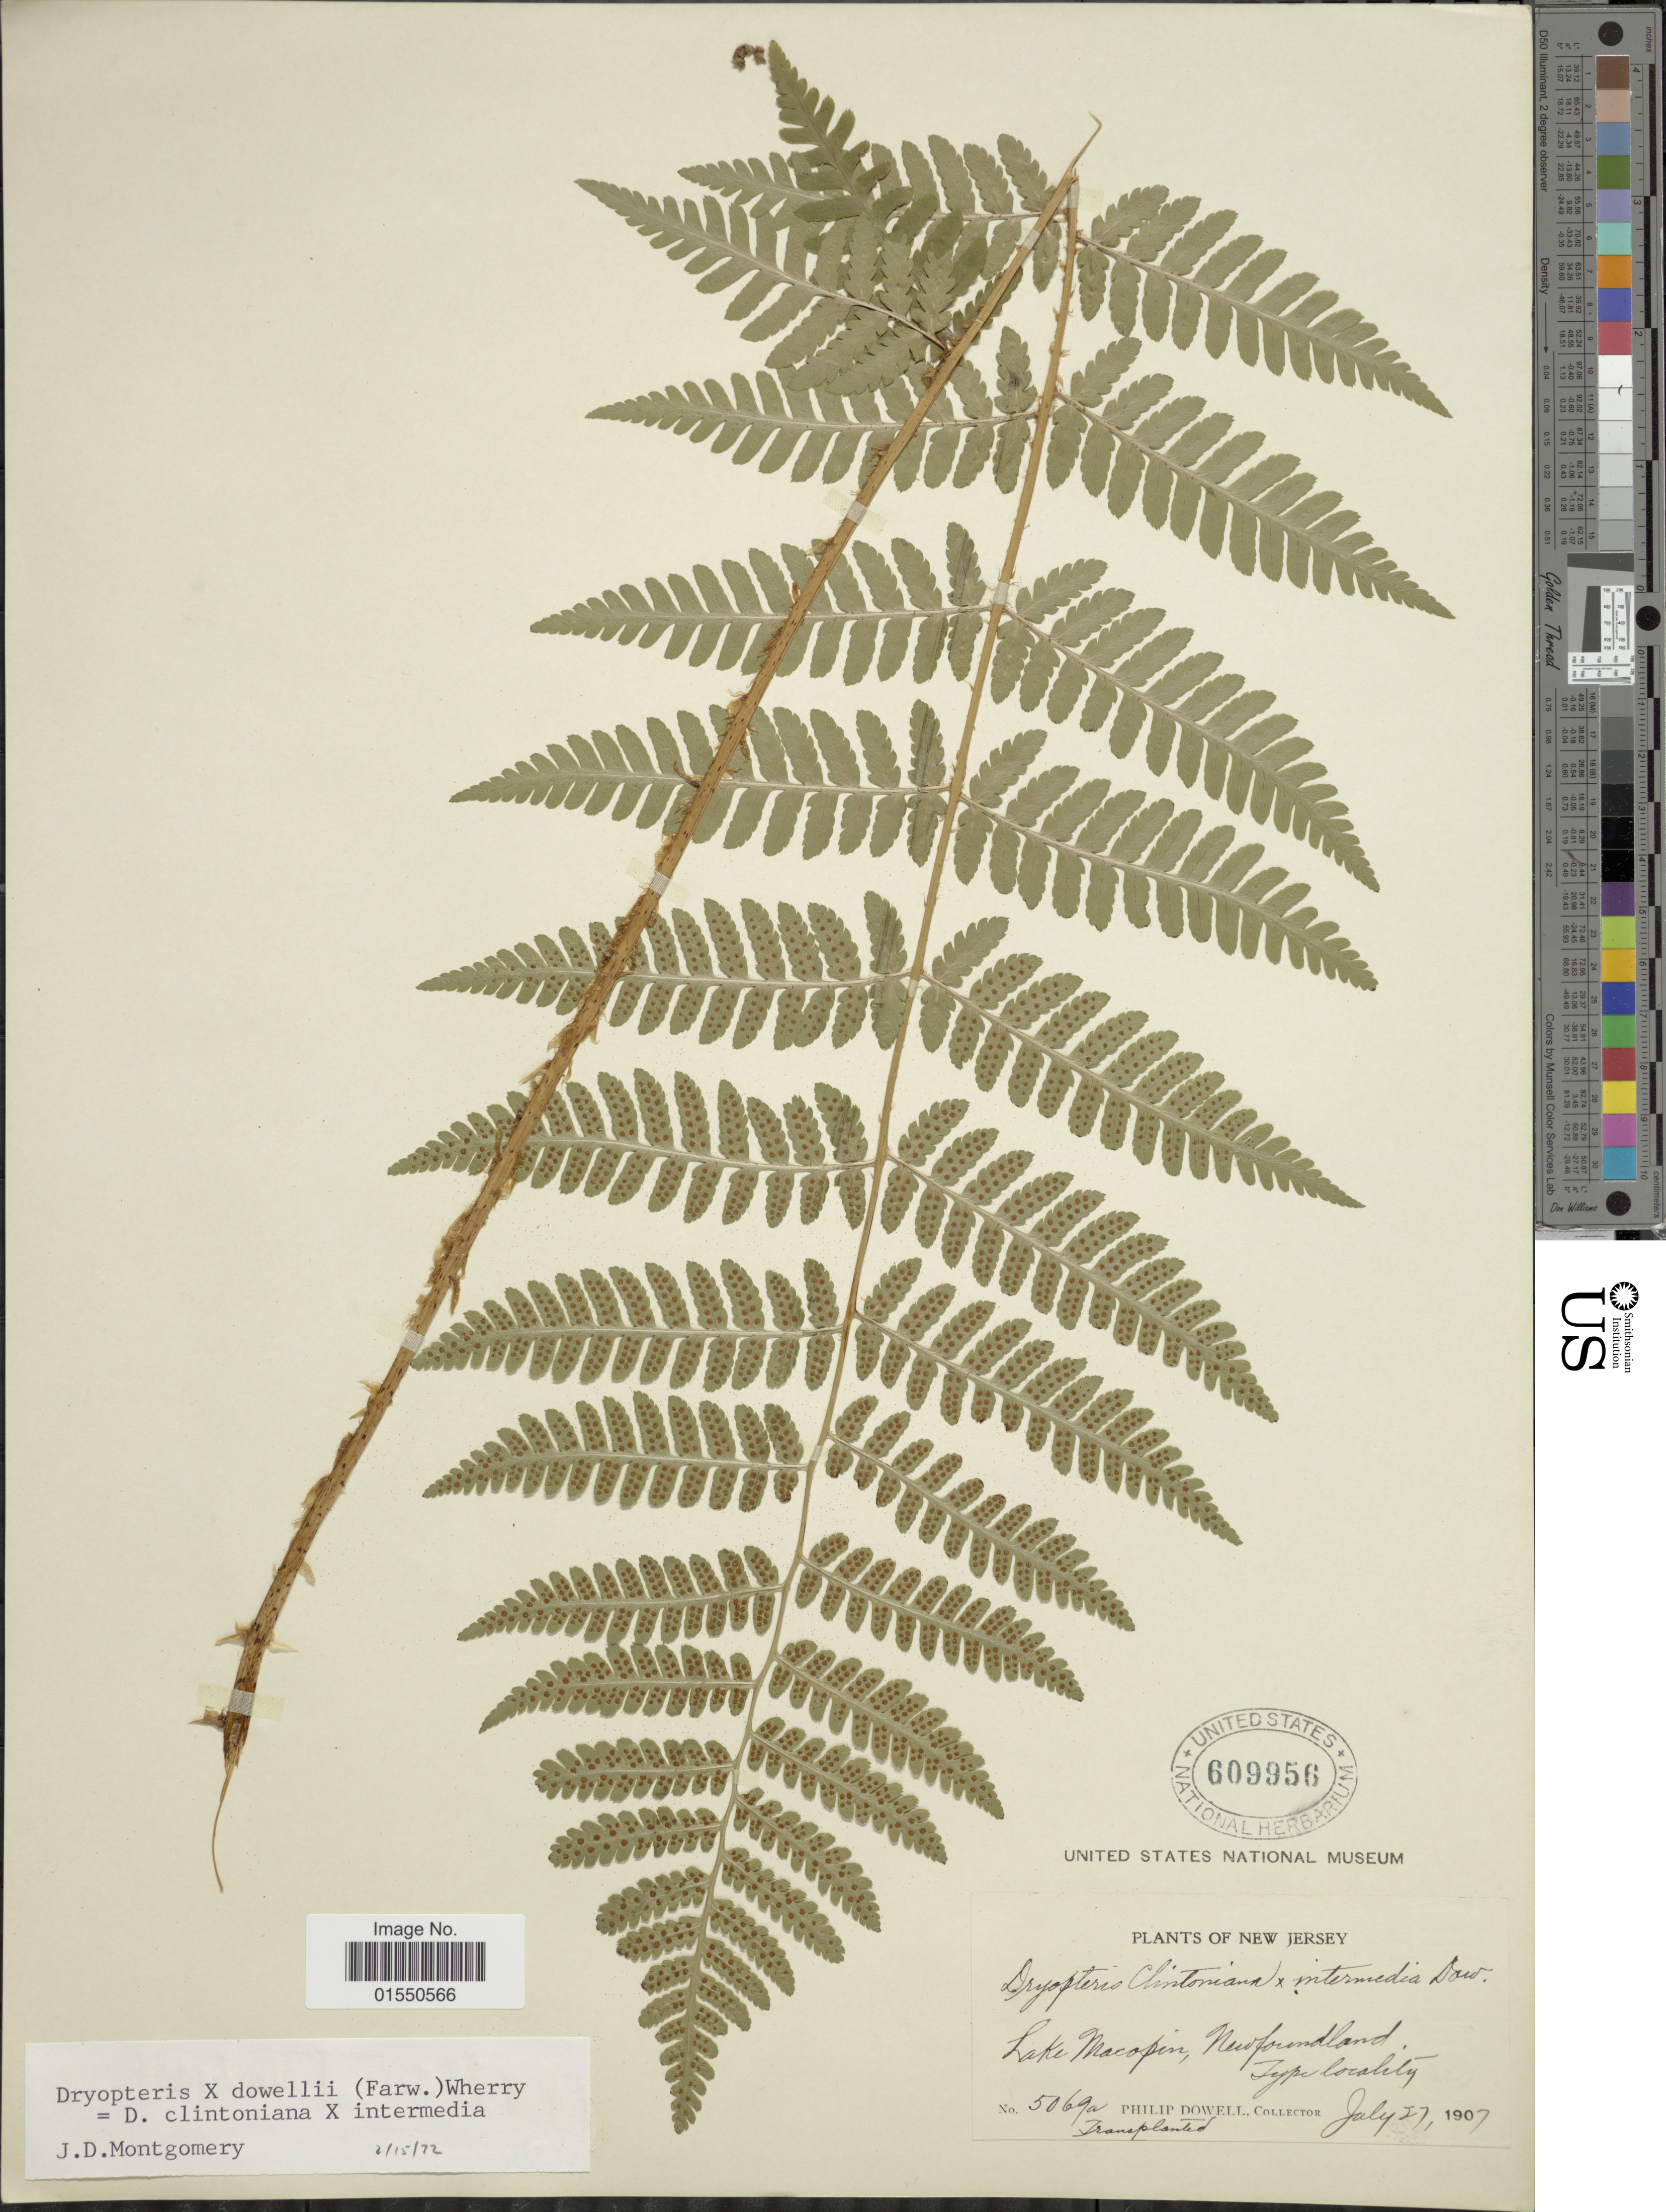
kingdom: Plantae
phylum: Tracheophyta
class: Polypodiopsida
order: Polypodiales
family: Dryopteridaceae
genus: Dryopteris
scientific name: Dryopteris x dowellii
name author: (Farw.) Wherry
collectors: P. Dowell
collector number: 5069a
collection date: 1907-07-27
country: United States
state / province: New Jersey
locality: Lake Macopin, Newfoundland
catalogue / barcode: US 609956